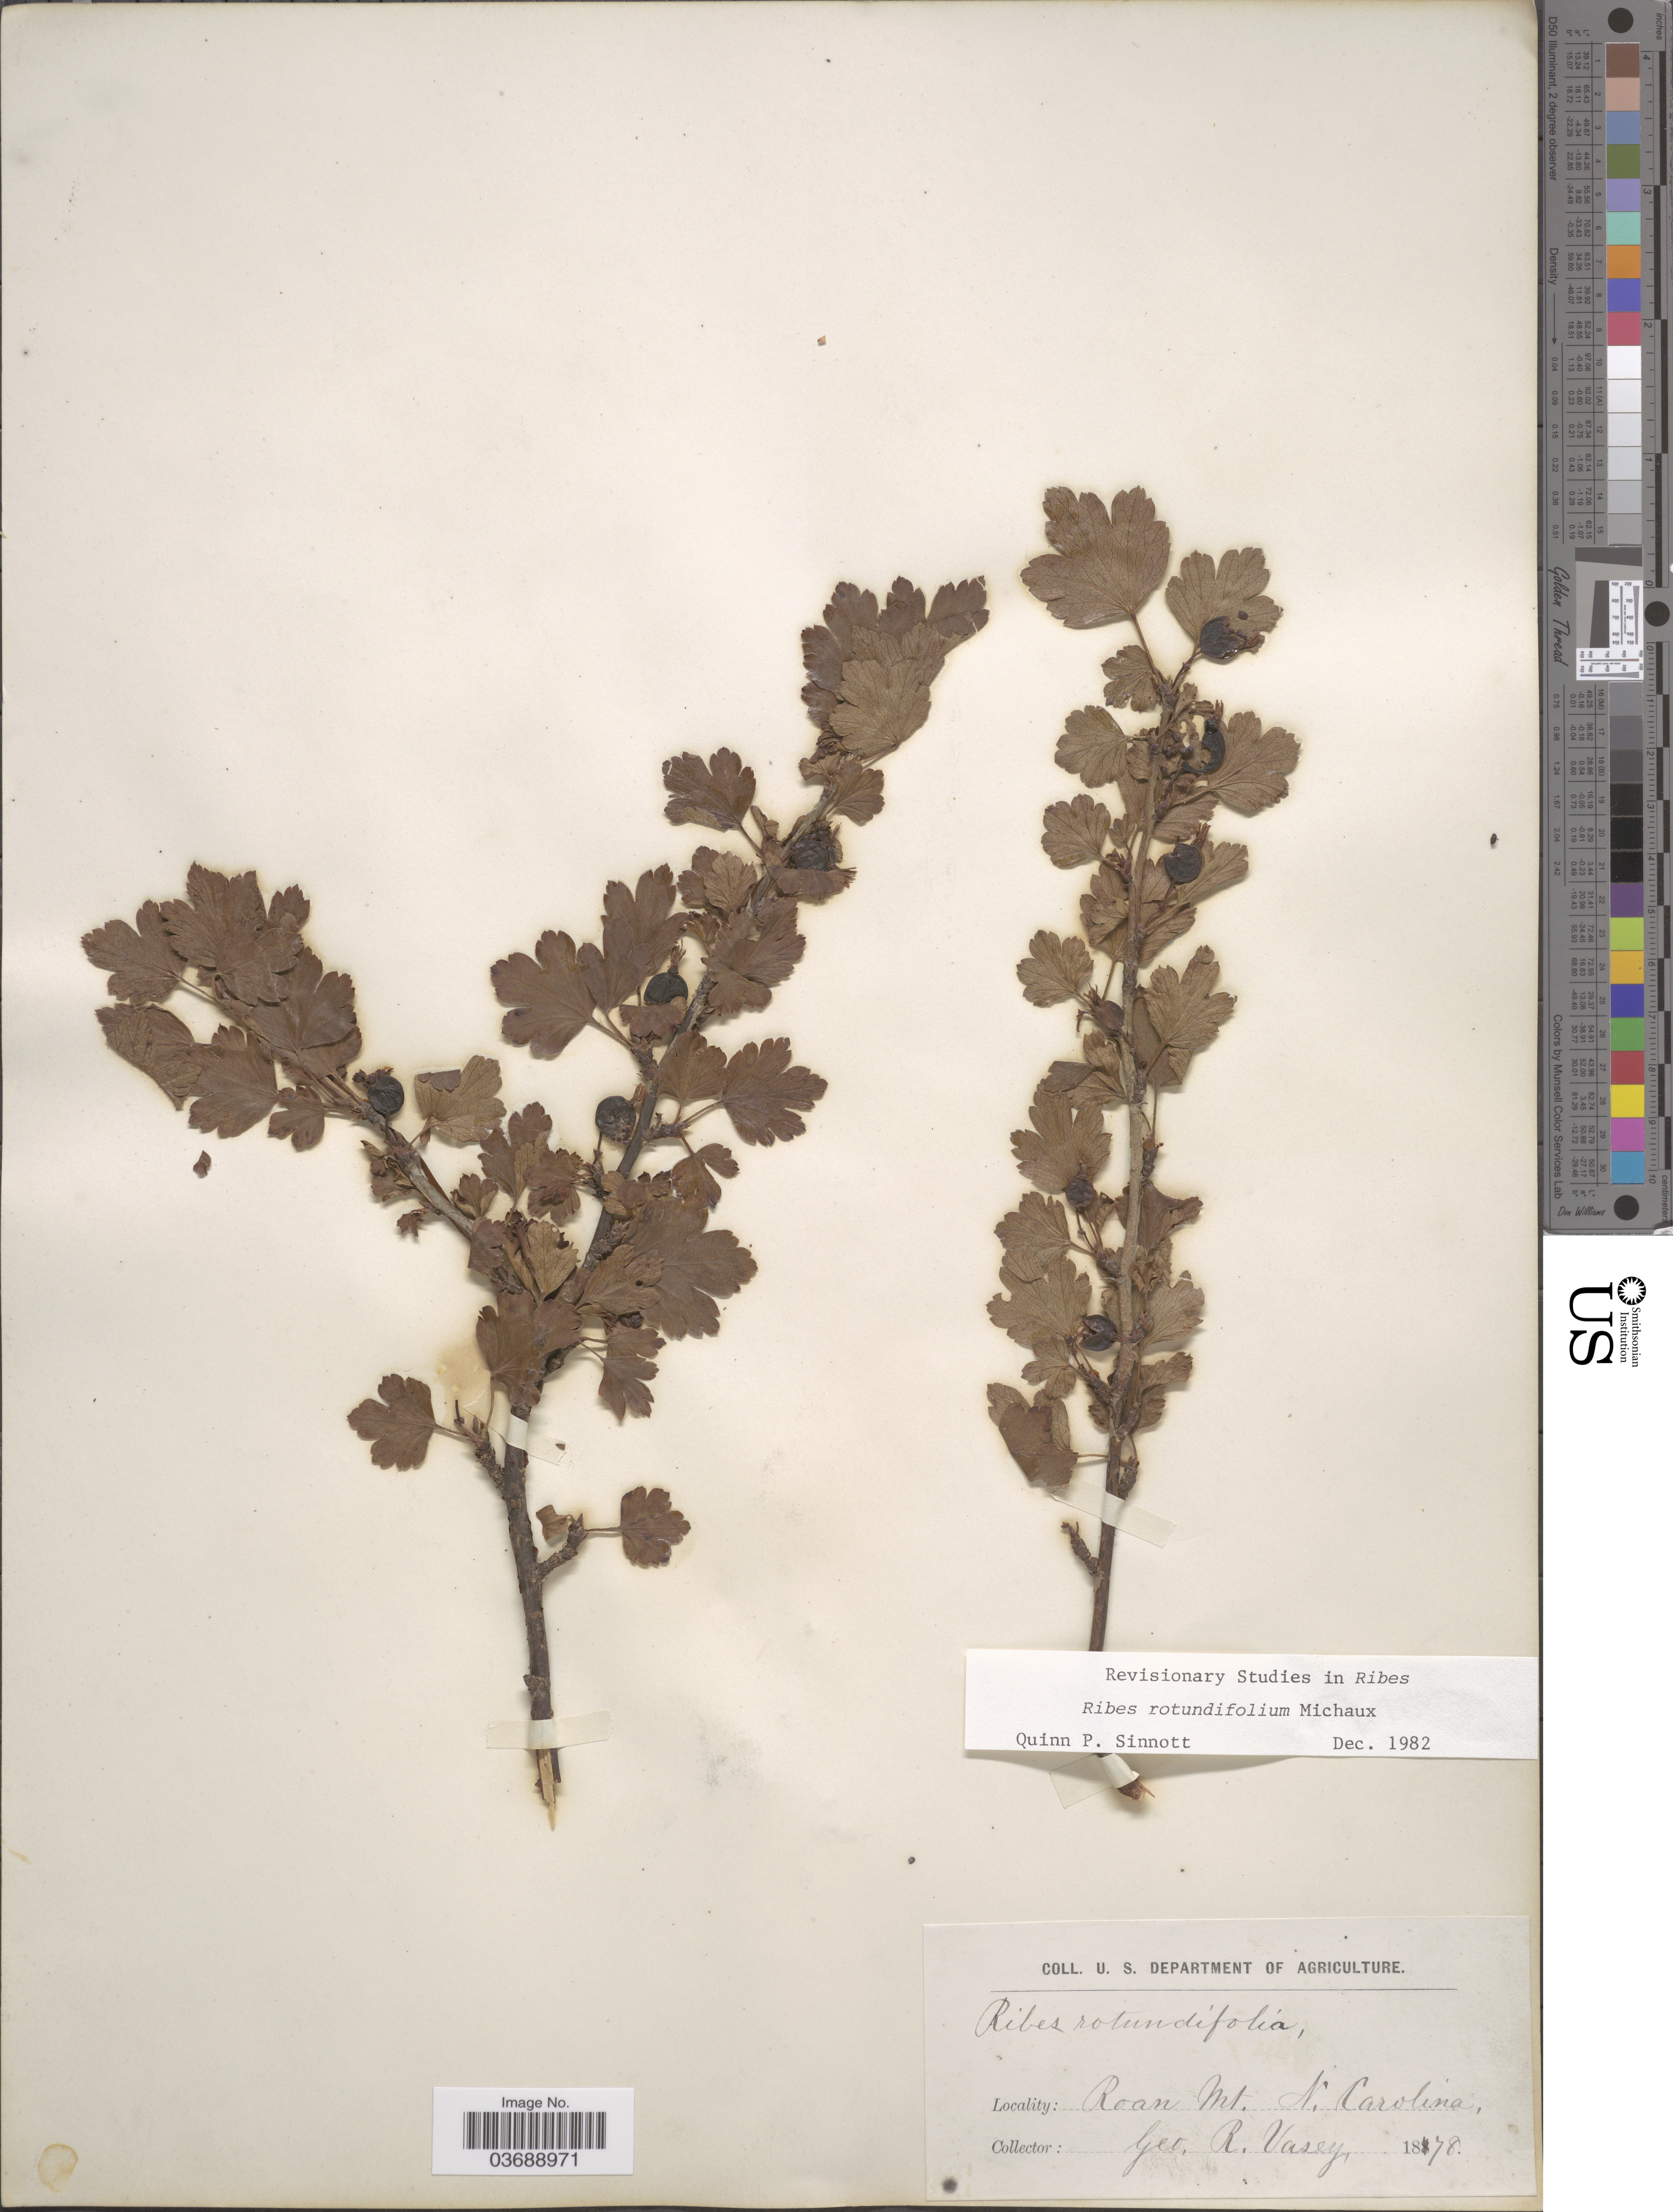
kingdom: Plantae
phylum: Tracheophyta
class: Magnoliopsida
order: Saxifragales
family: Grossulariaceae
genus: Ribes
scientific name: Ribes rotundifolium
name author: Michx.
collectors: G. R. Vasey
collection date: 1878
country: United States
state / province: North Carolina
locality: Roan Mt.